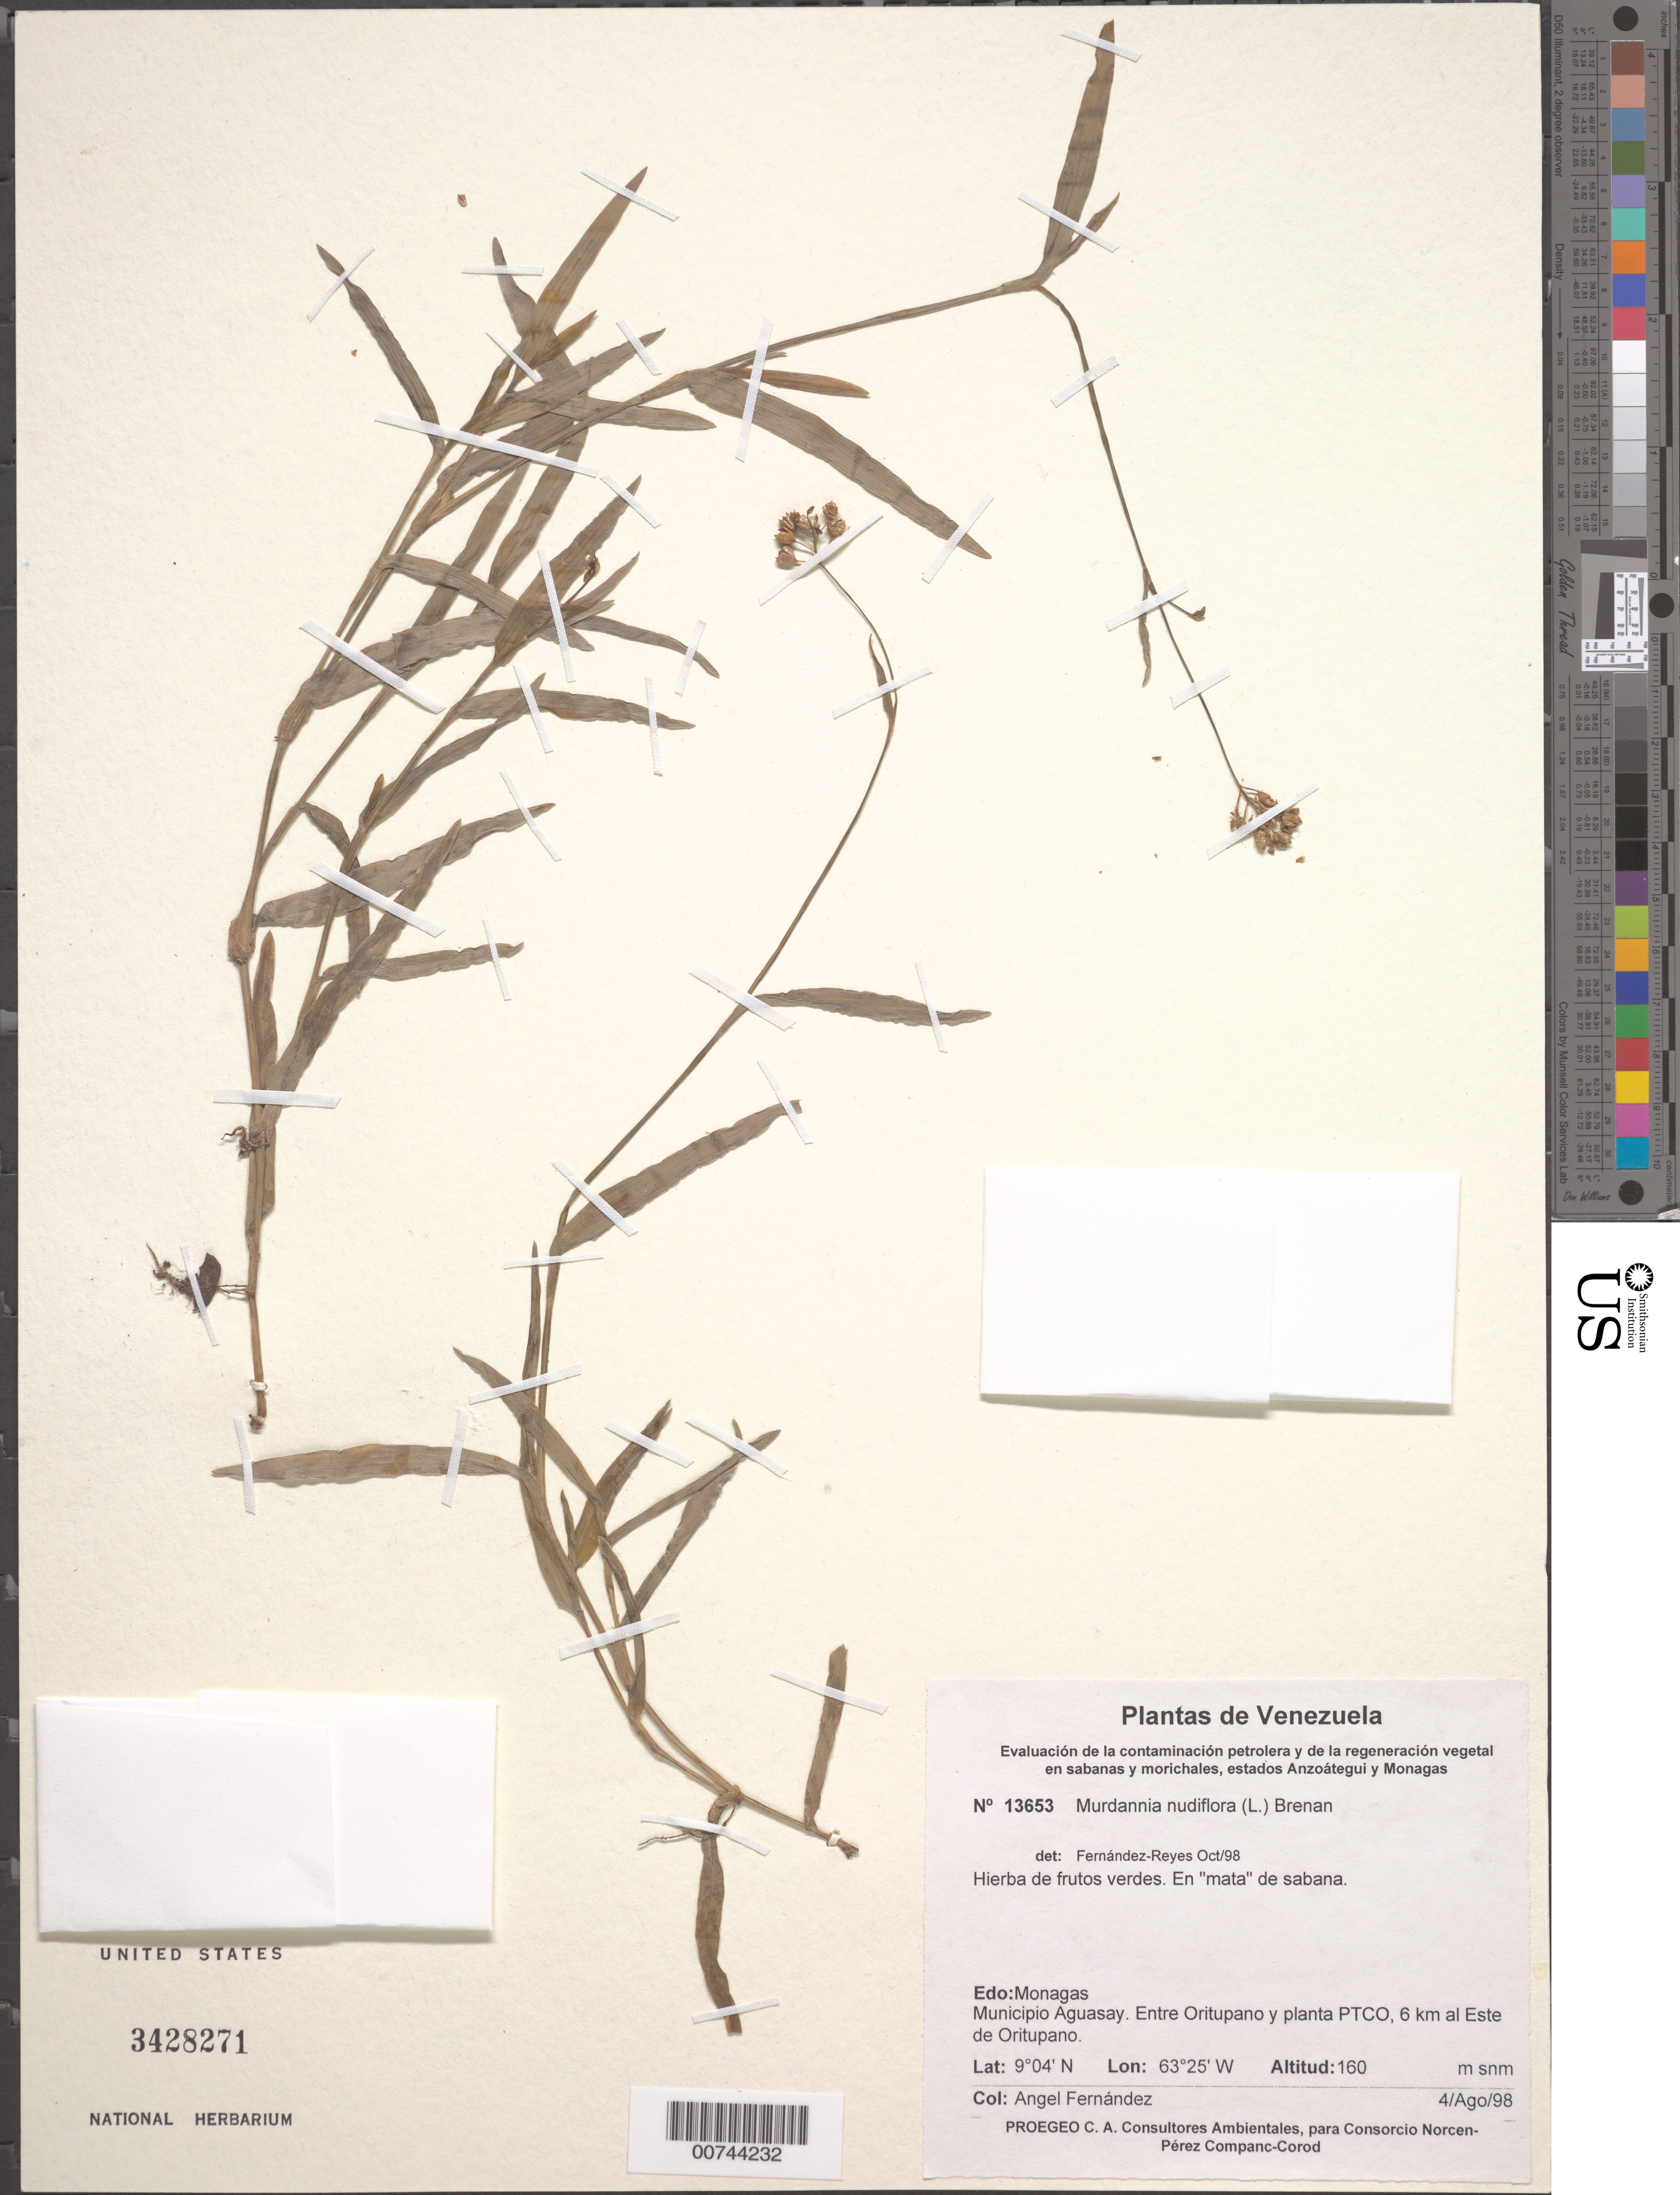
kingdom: Plantae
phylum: Tracheophyta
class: Liliopsida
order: Commelinales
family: Commelinaceae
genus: Murdannia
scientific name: Murdannia nudiflora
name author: (L.) Brenan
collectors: Á. Fernández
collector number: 13653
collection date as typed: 04 Aug 1998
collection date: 1998-08-04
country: Venezuela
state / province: Monagas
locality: Between Oritupano and PTCO.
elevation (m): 160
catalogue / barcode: US 3428271